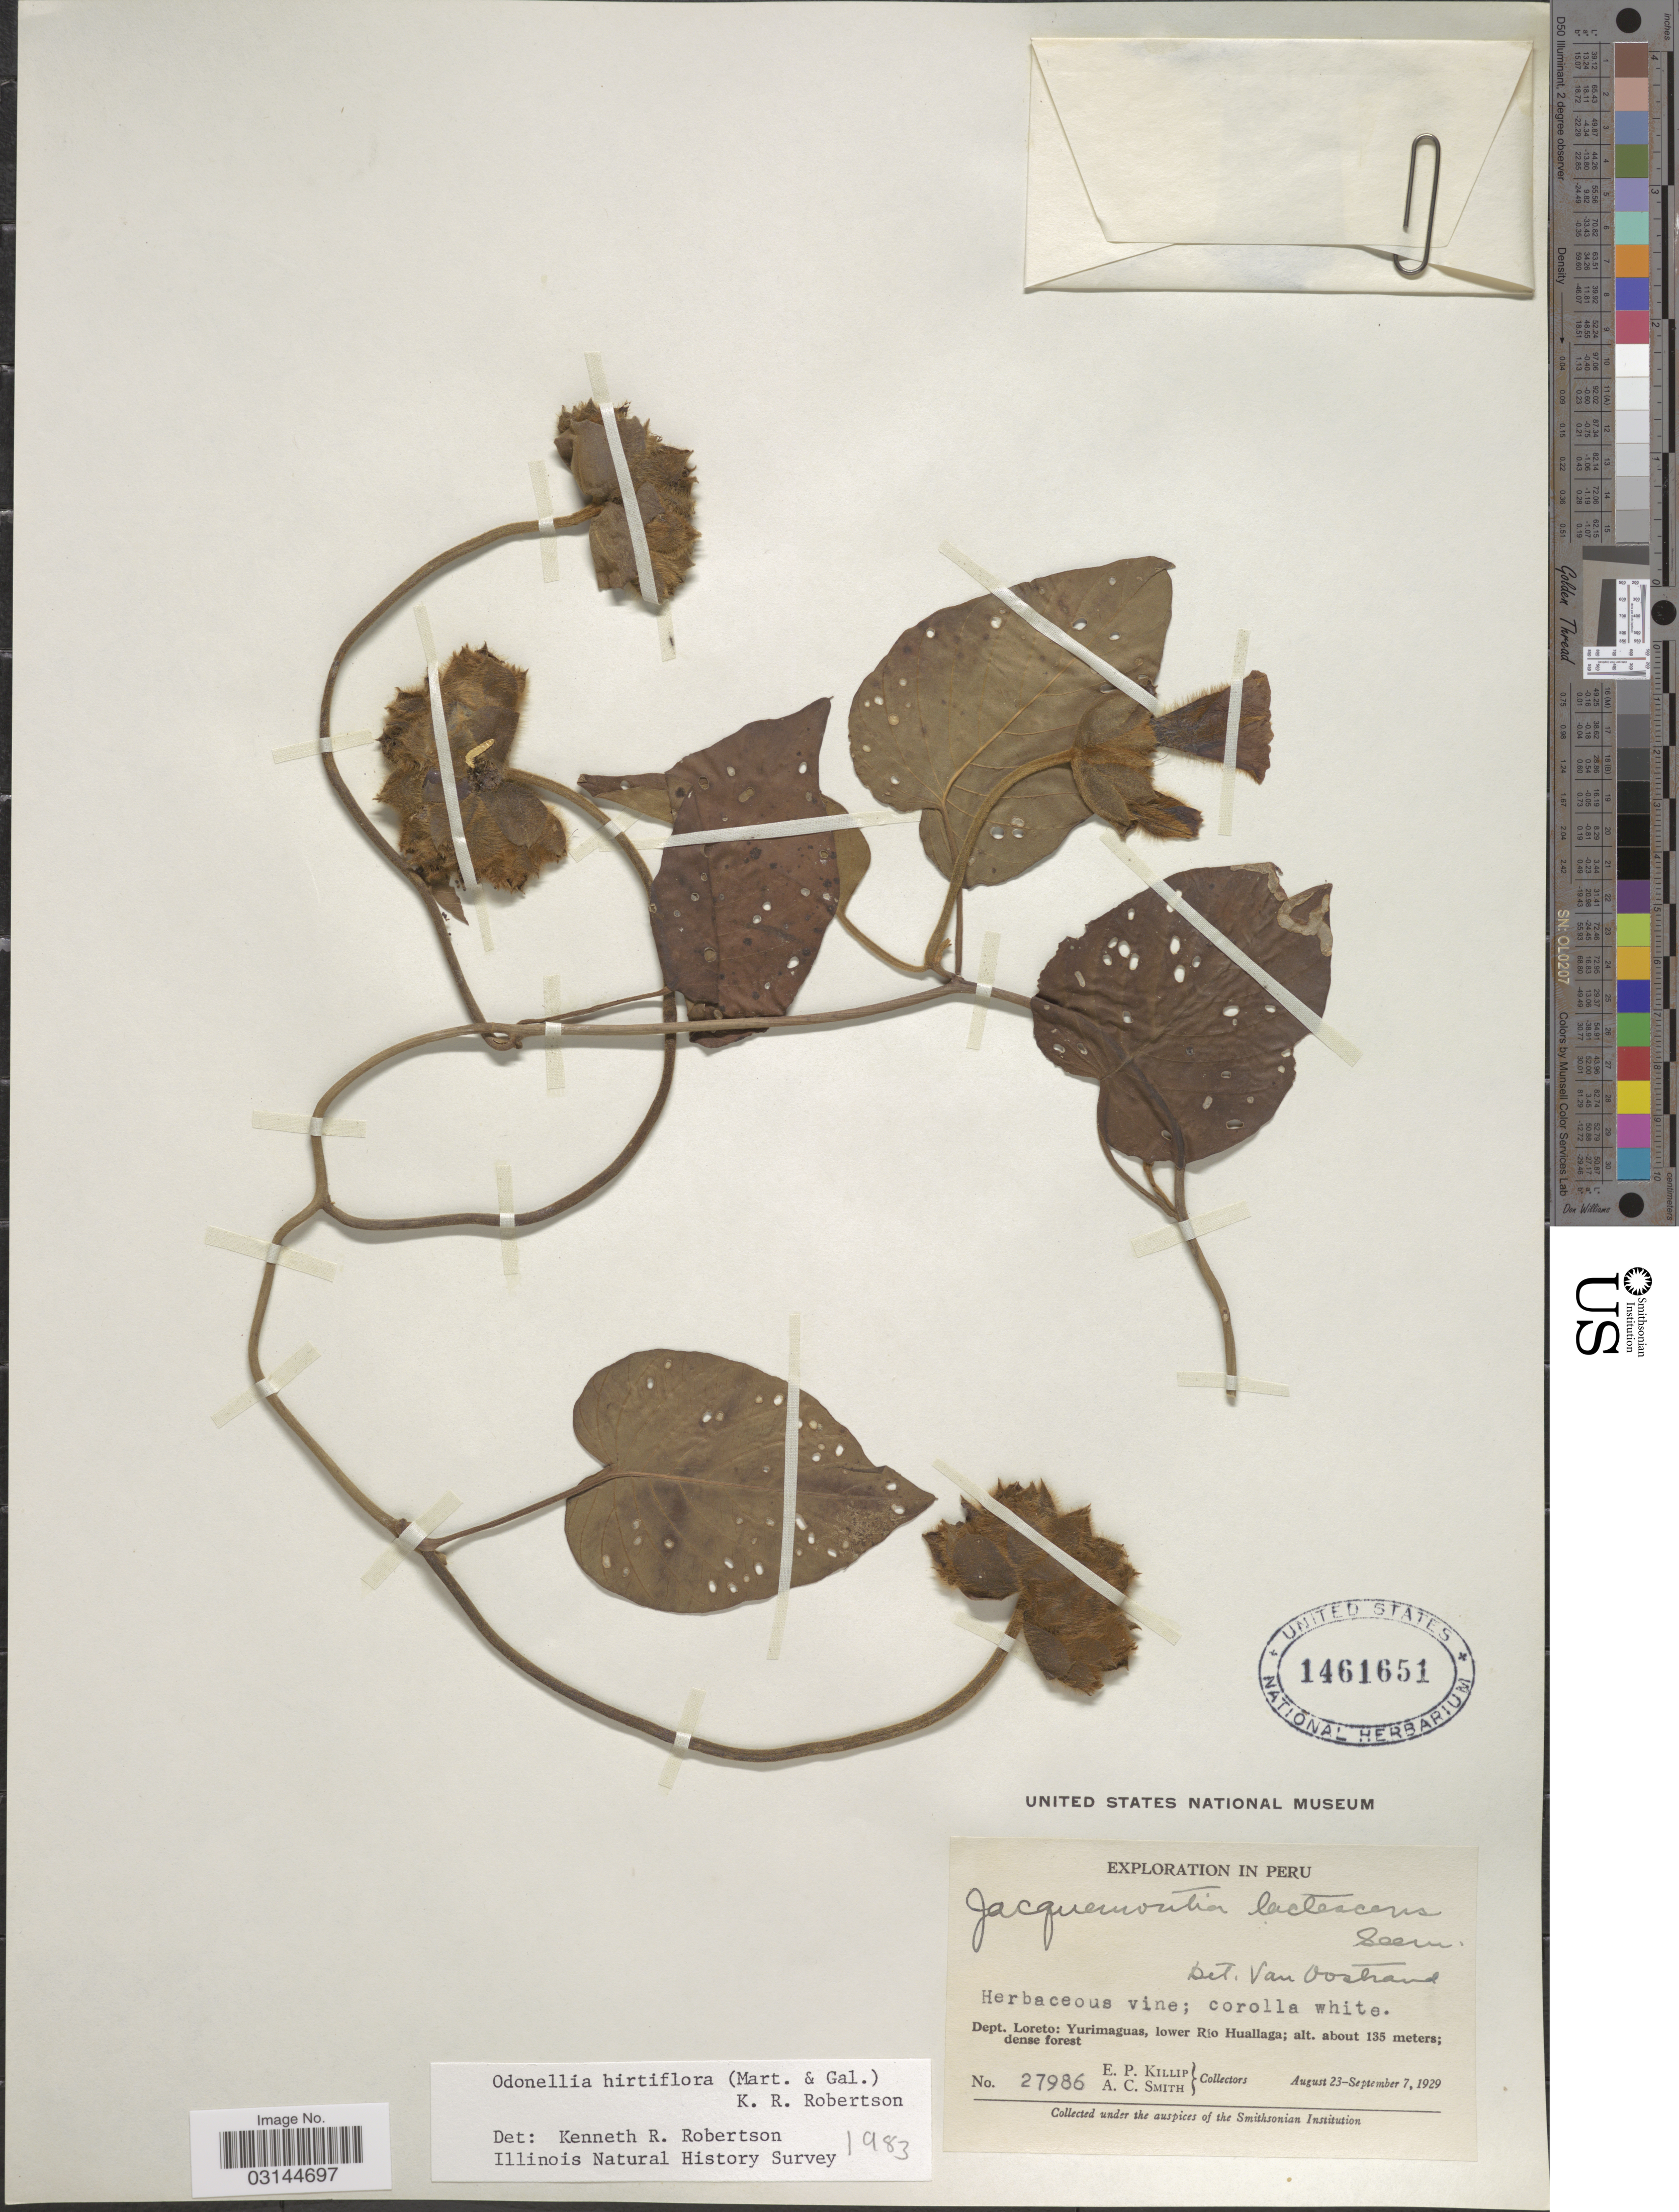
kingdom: Plantae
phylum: Tracheophyta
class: Magnoliopsida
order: Solanales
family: Convolvulaceae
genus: Odonellia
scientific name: Odonellia hirtiflora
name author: (M. Martens & Galeotti) K.R. Robertson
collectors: E. P. Killip & A. C. Smith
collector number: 27986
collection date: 1929-08-23/1929-09-07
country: Peru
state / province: Loreto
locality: Dept. Loreto: Yurimaguas, lower Río Huallaga.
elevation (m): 135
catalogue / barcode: US 1461651